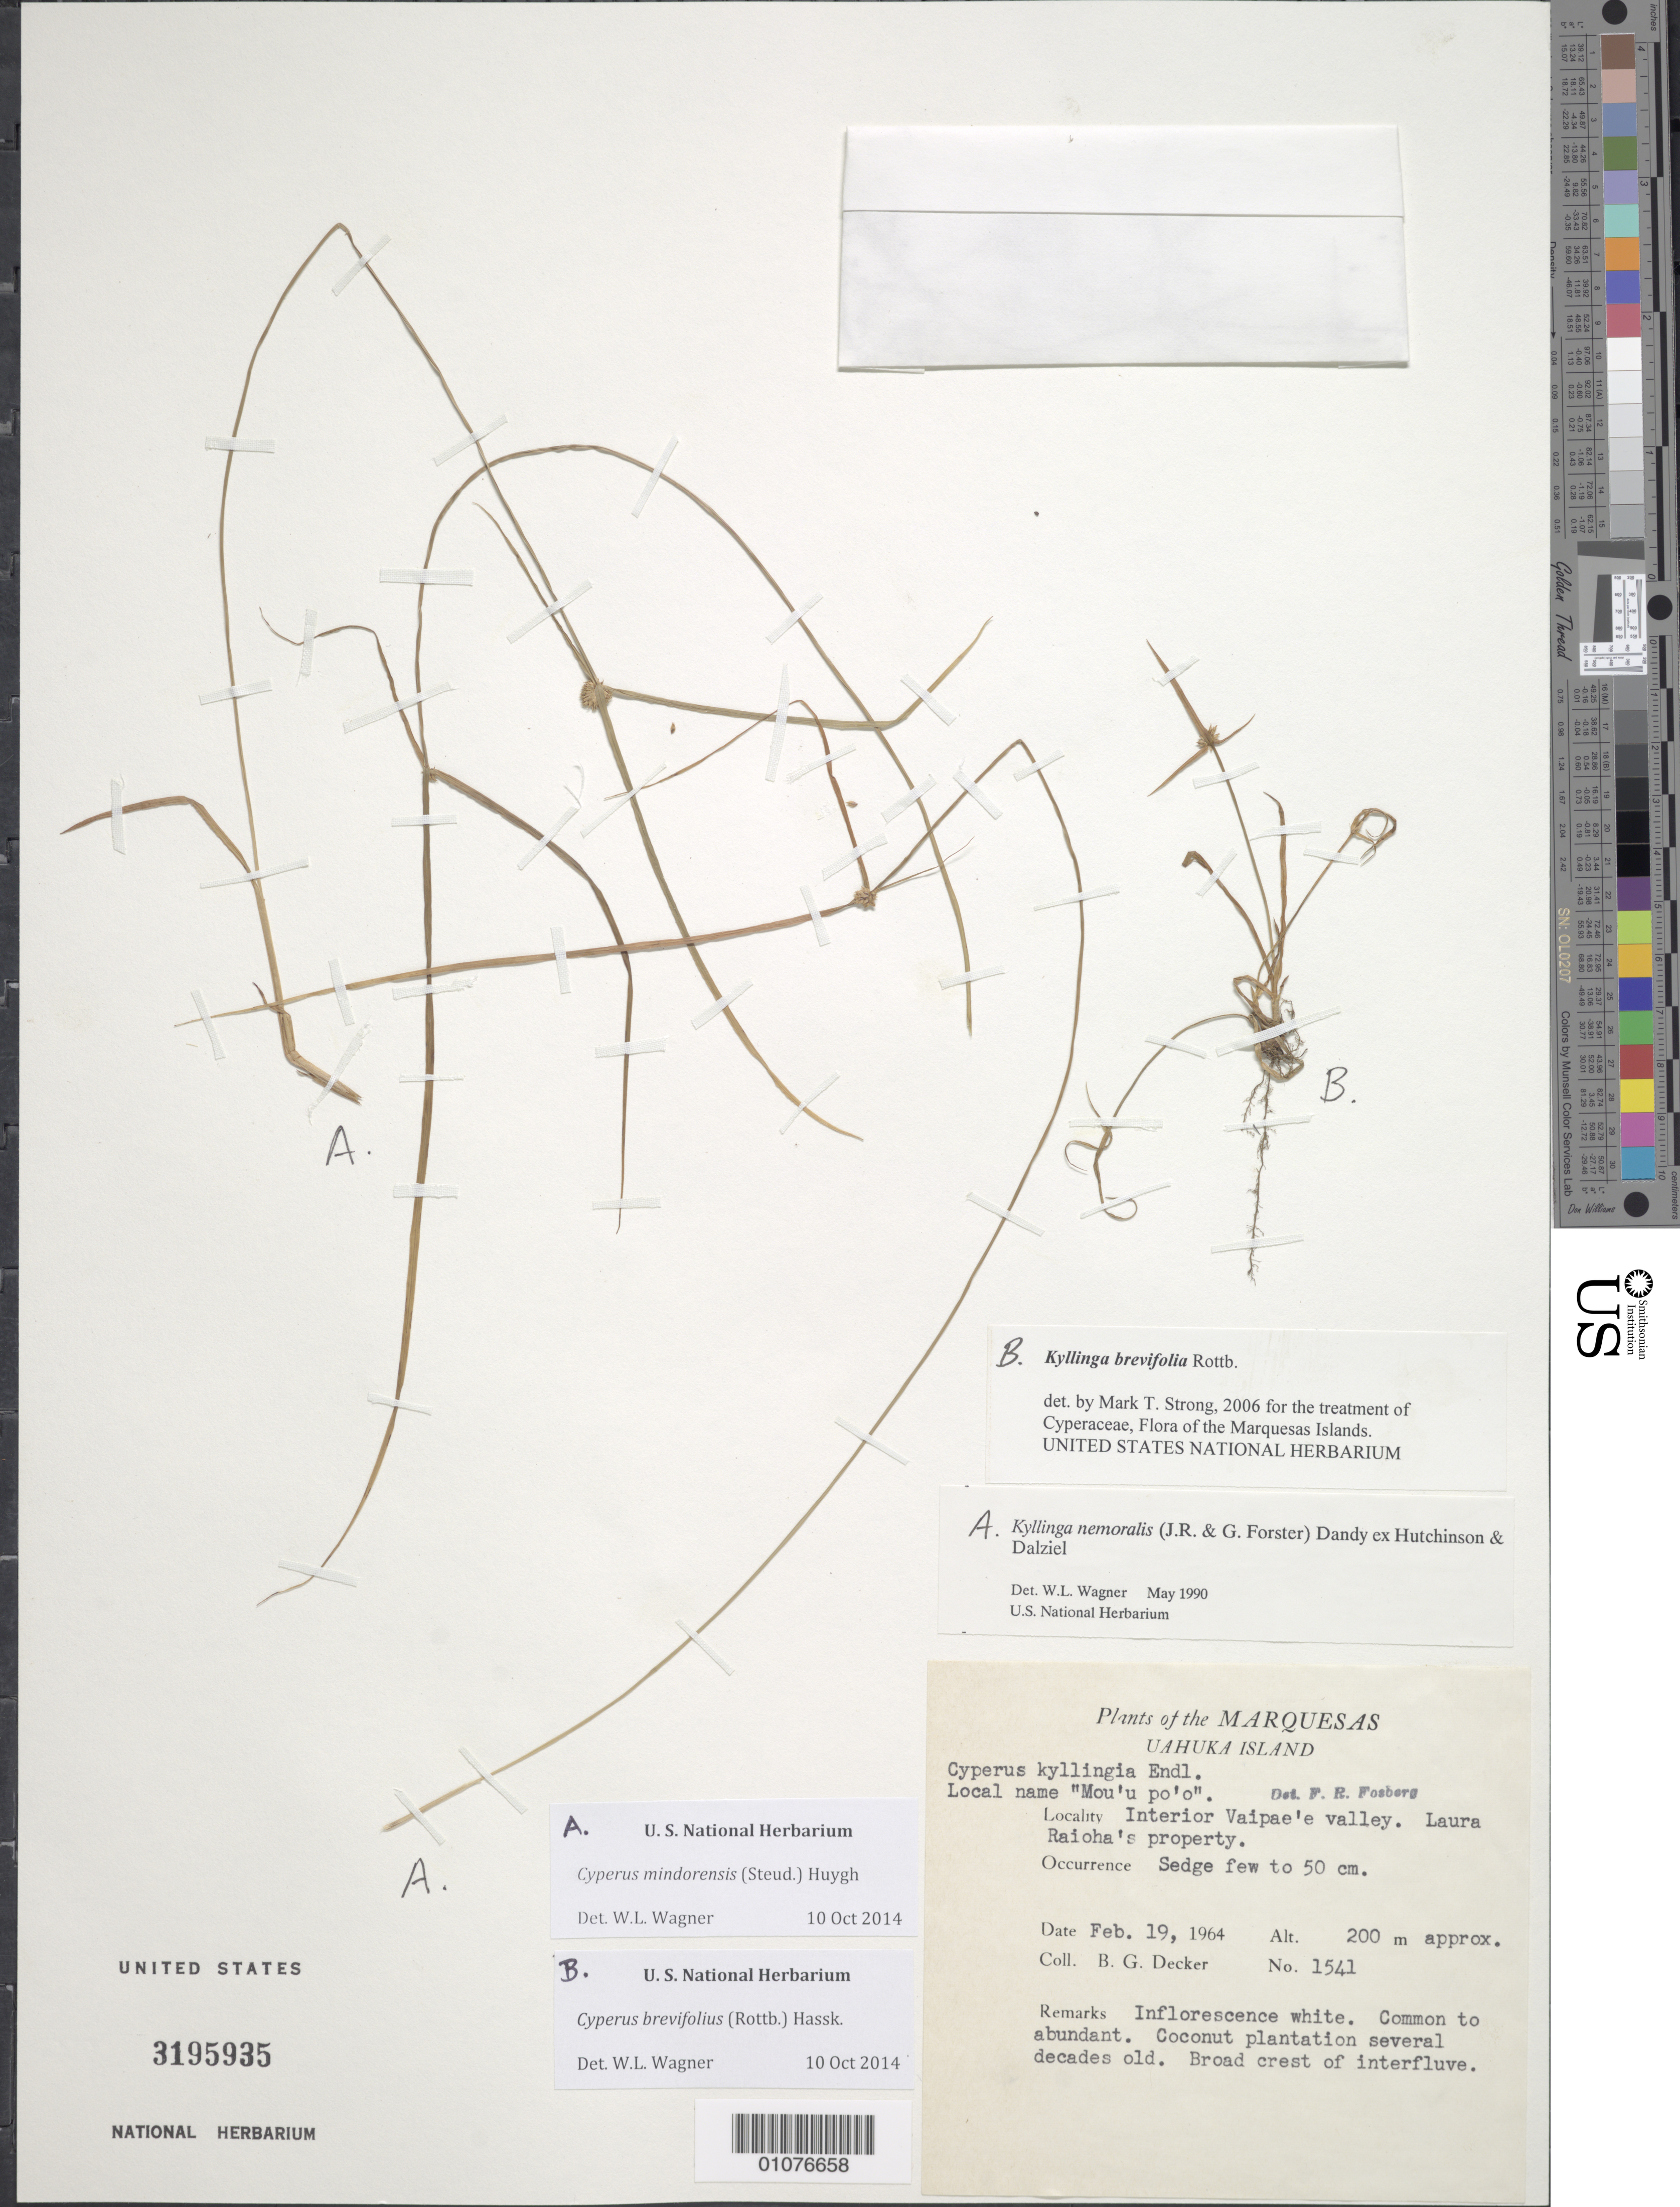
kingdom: Plantae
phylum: Tracheophyta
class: Liliopsida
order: Poales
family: Cyperaceae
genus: Cyperus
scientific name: Cyperus brevifolius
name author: (Rottb.) Hassk.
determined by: Lorence, David H., (PTBG), National Tropical Botanical Garden (UNITED STATES)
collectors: B. G. Decker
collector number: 1541 p.p.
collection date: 1964-02-19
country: French Polynesia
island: Ua Huka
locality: interior Vaipae'e Valley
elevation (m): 200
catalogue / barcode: US 3195935-2